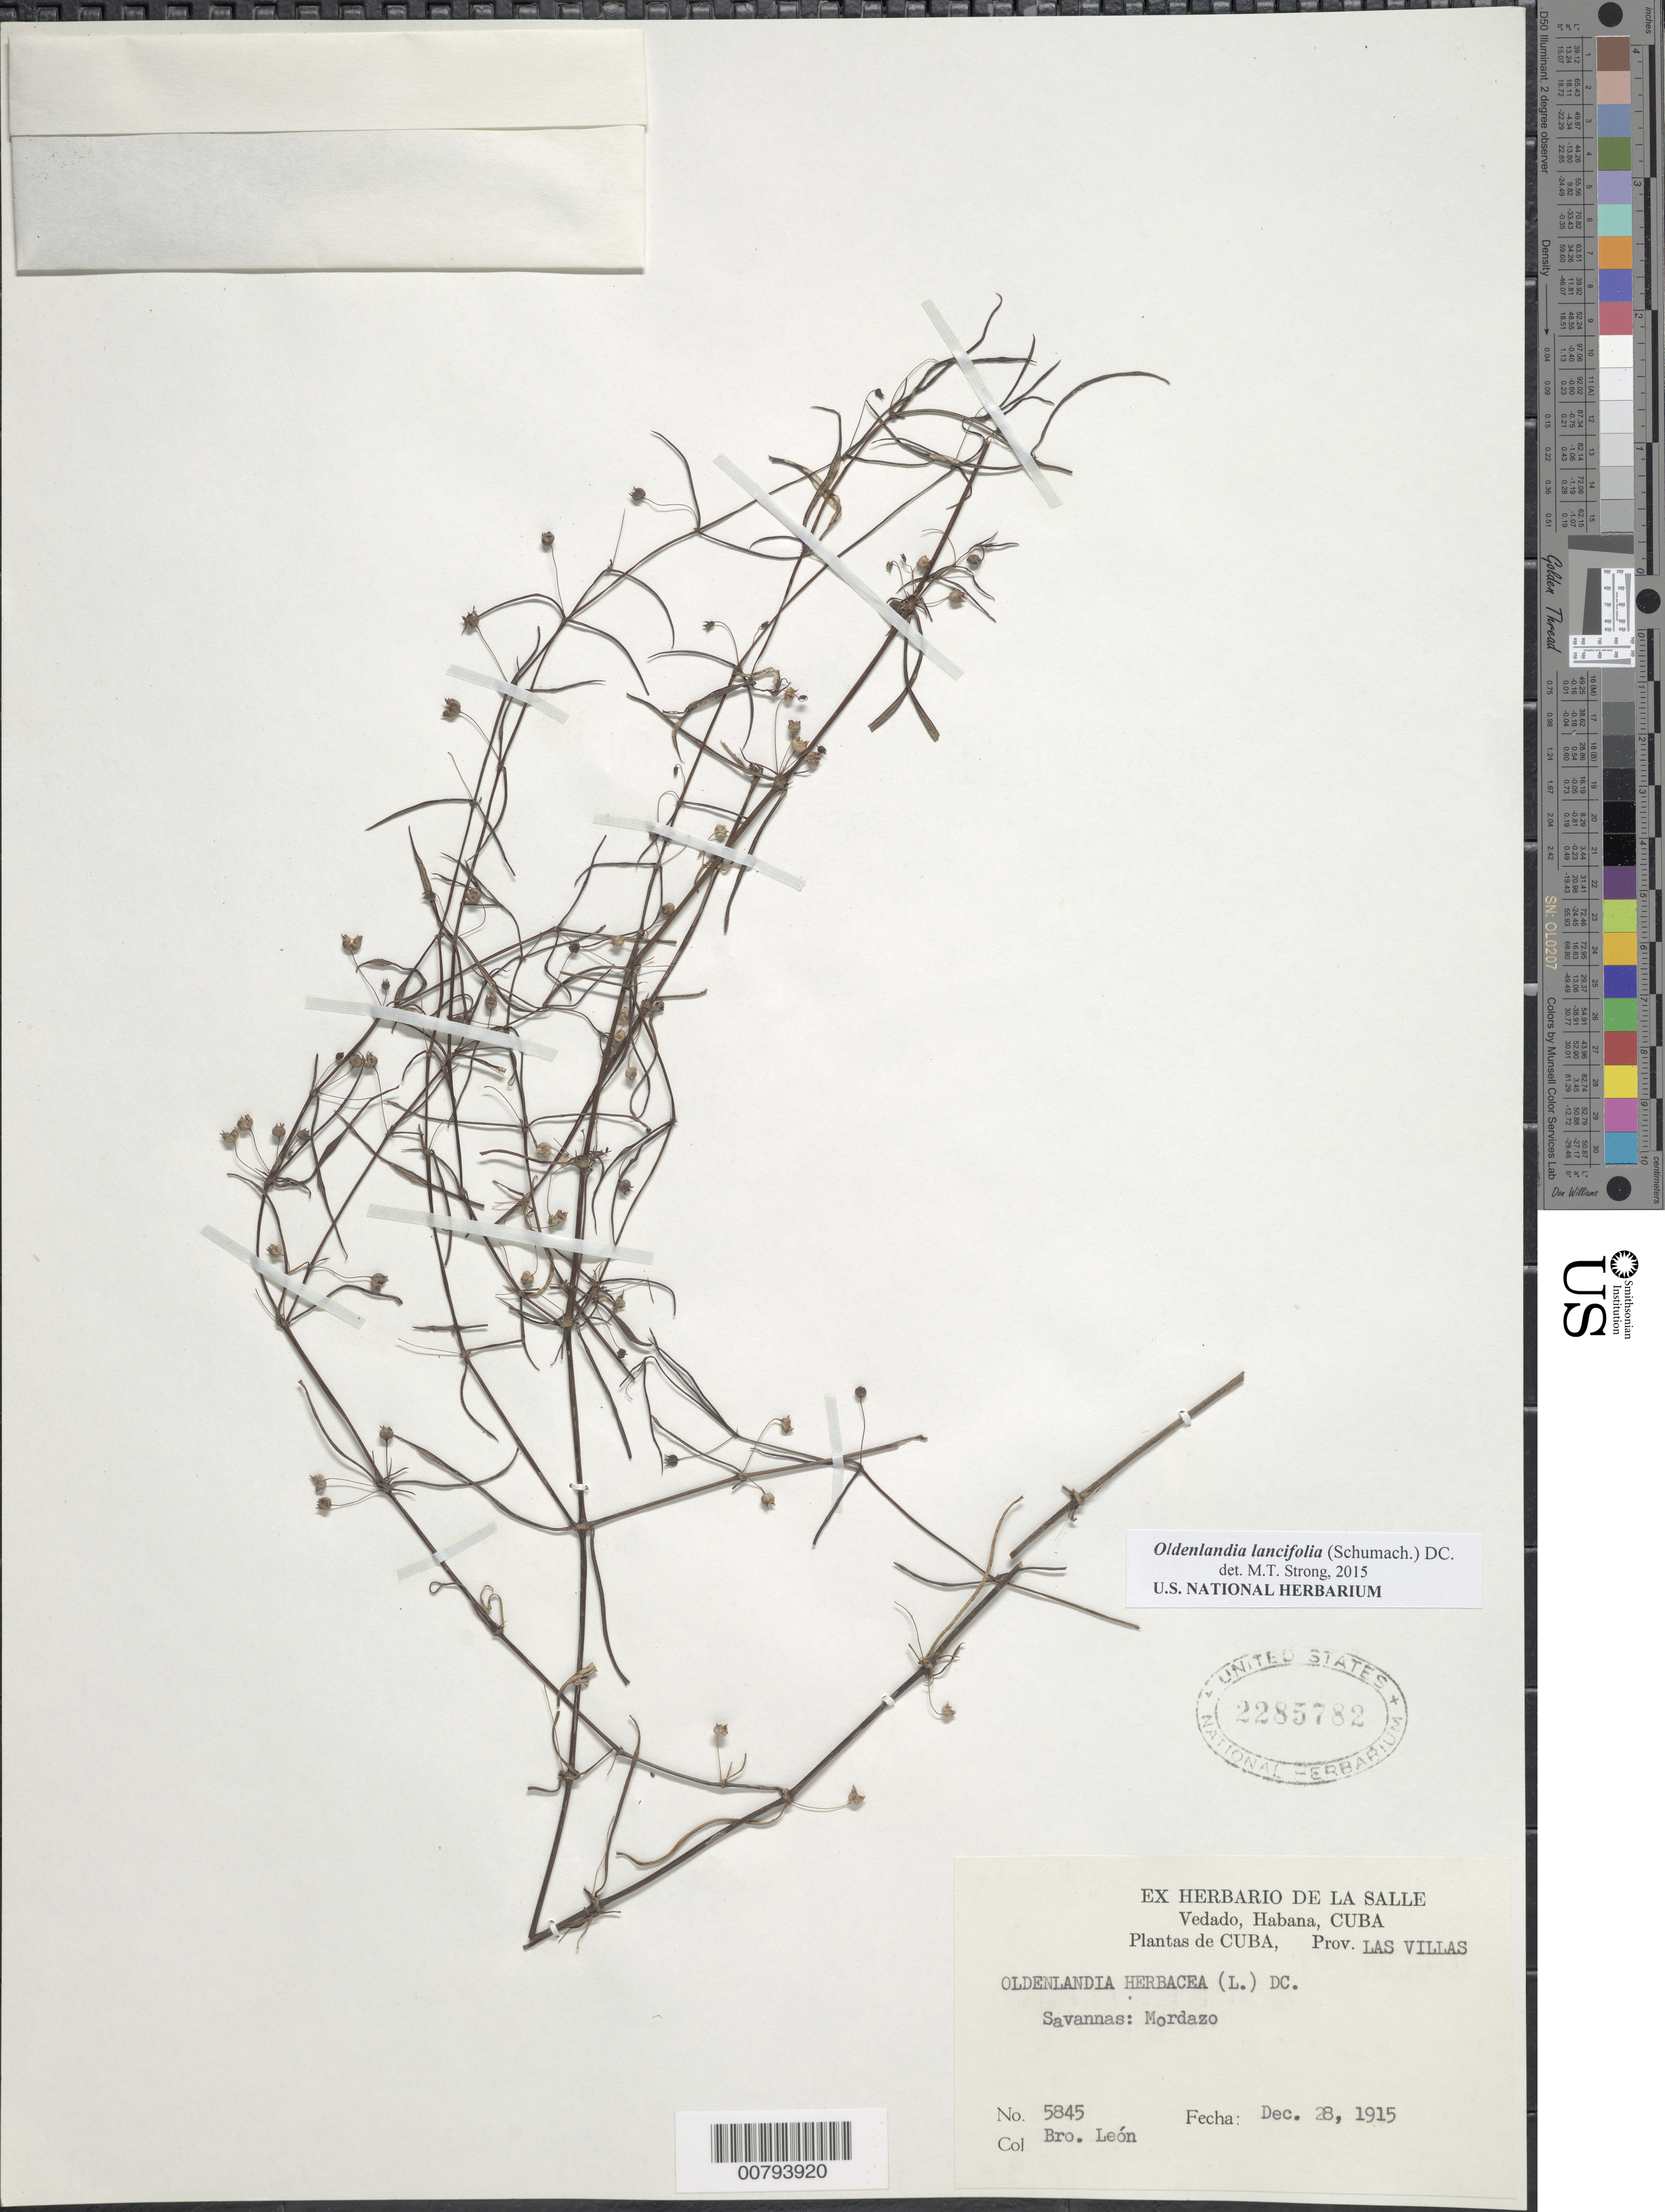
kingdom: Plantae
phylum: Tracheophyta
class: Magnoliopsida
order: Gentianales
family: Rubiaceae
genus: Oldenlandia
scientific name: Oldenlandia uniflora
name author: L.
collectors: Bro. León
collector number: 5845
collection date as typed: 28 Dec 1915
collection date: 1915-12-28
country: Cuba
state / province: Las Villas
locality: Savannas: Mordazo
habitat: Savannas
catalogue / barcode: US 2285782